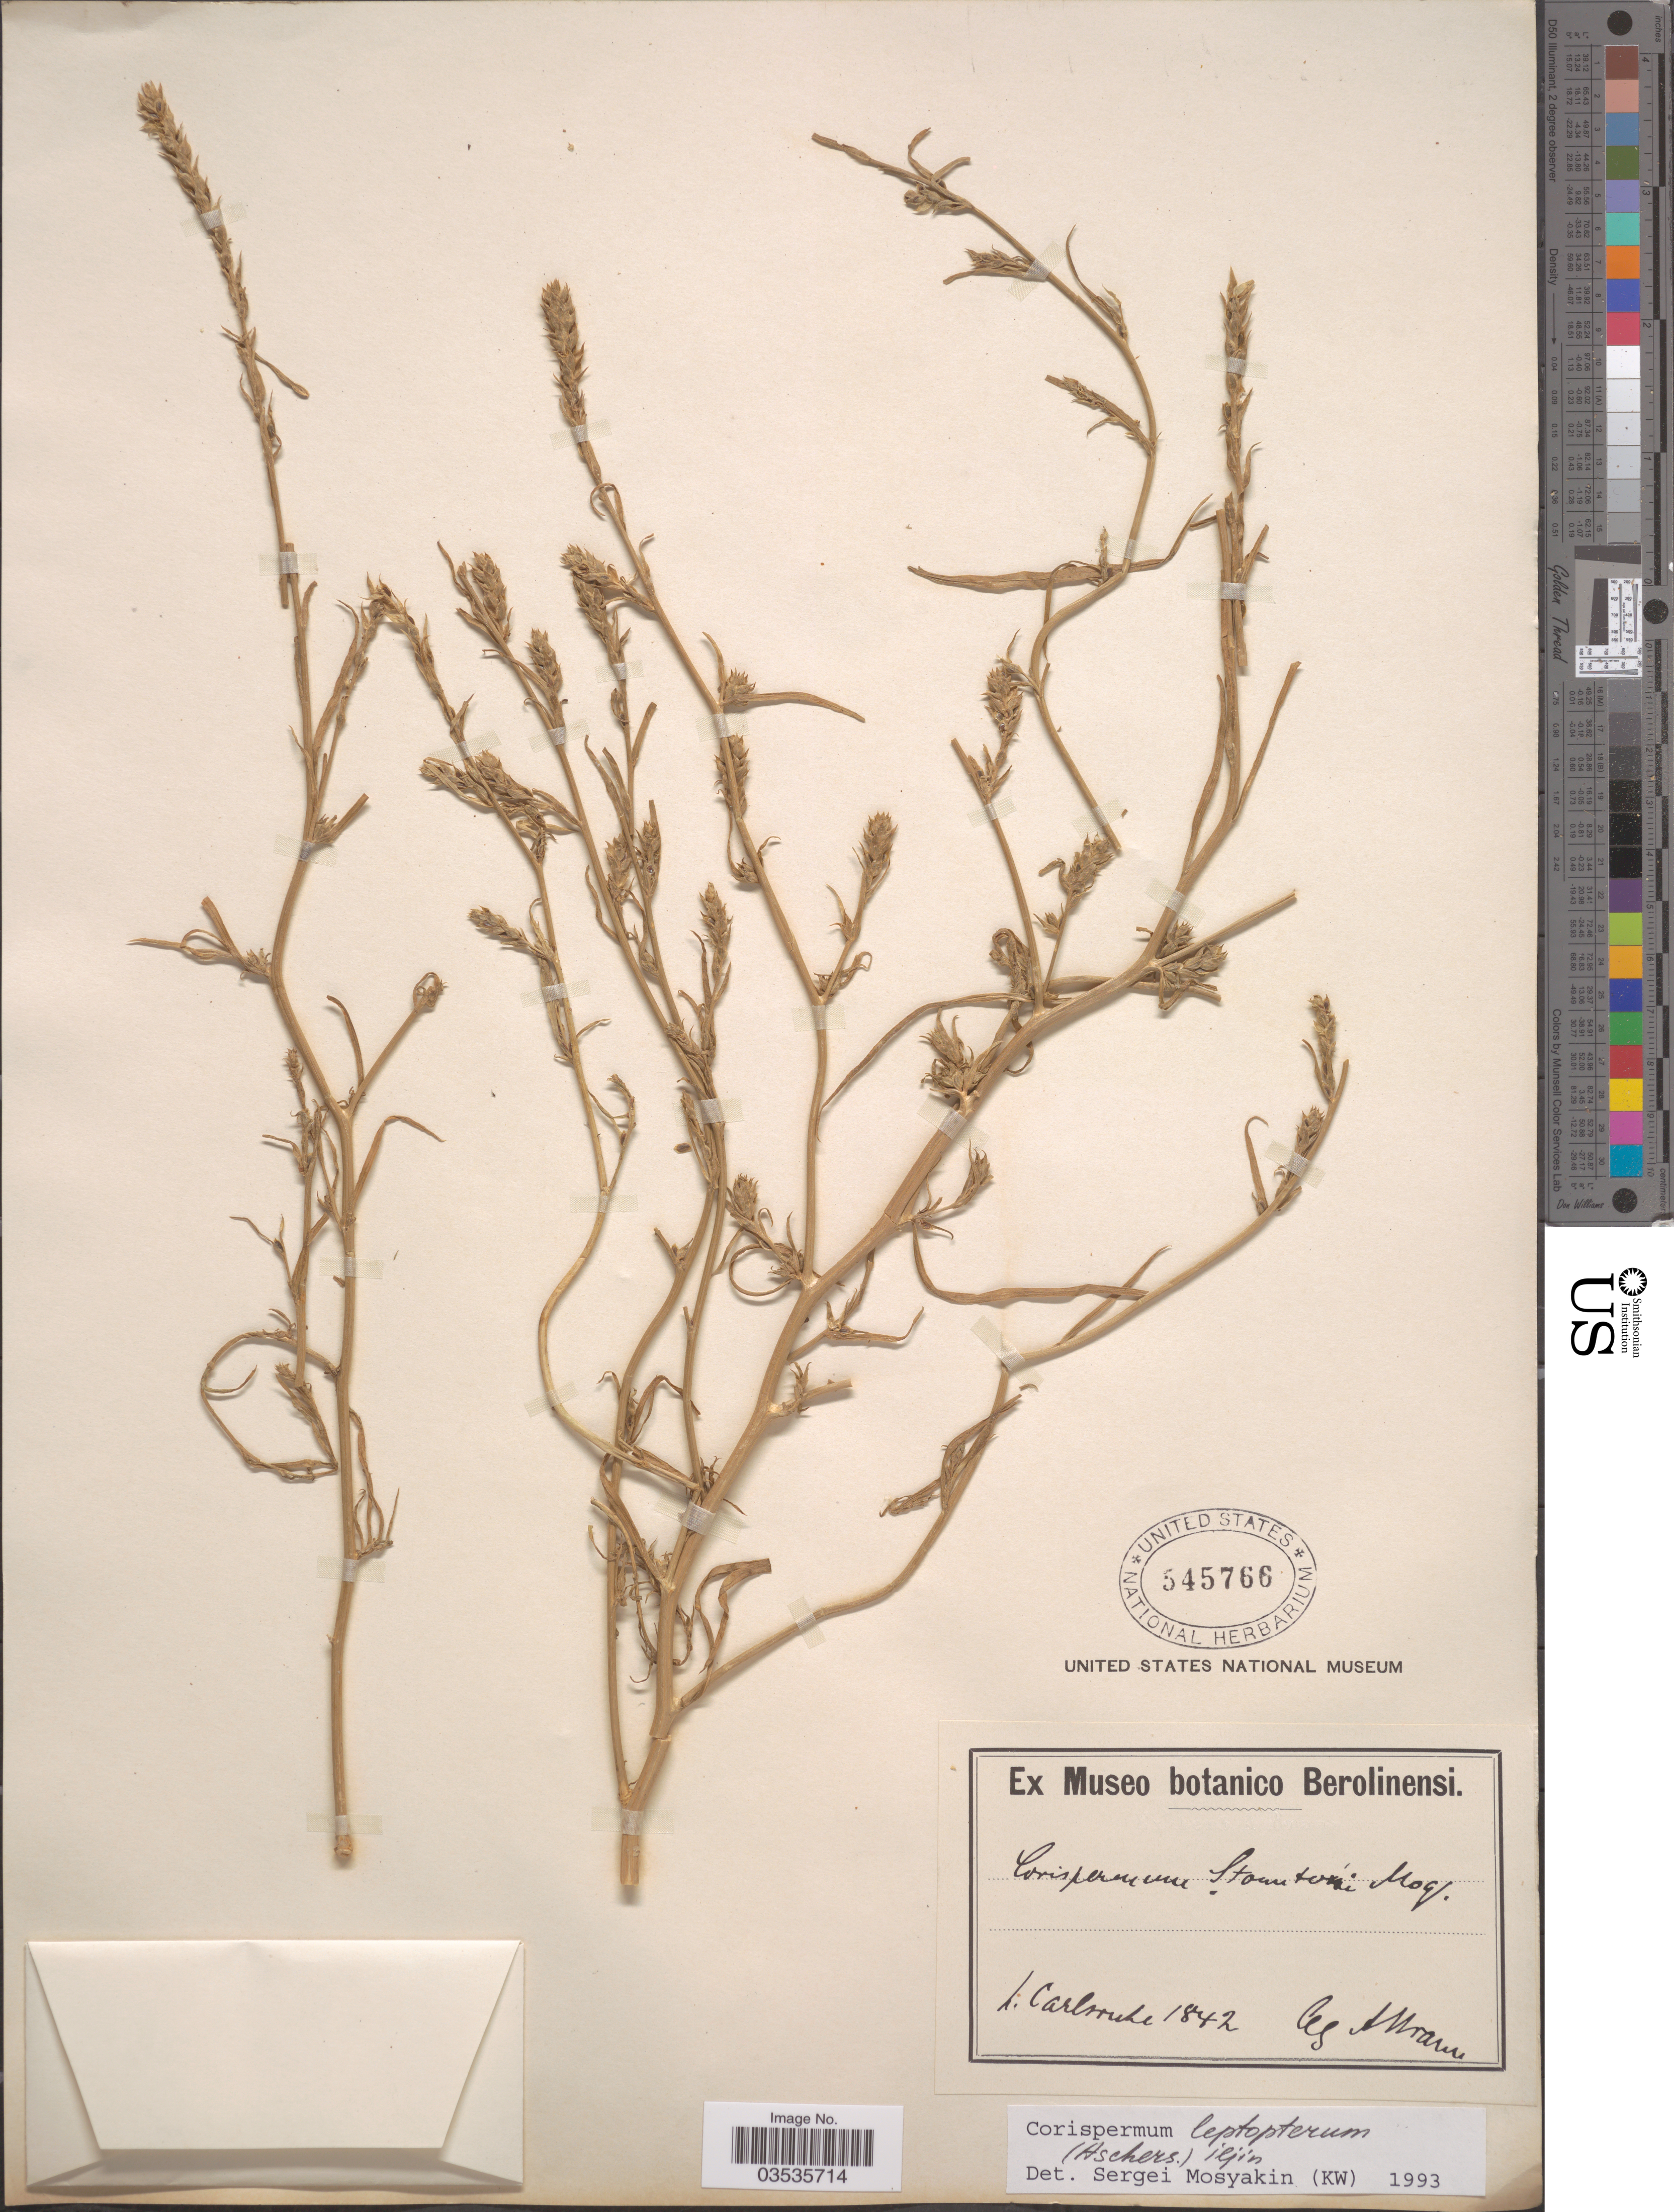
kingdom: Plantae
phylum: Tracheophyta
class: Magnoliopsida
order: Caryophyllales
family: Amaranthaceae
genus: Corispermum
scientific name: Corispermum leptopterum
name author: (Asch.) Iljin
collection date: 1842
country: Germany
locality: H. Carlsruhe.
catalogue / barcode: US 545766